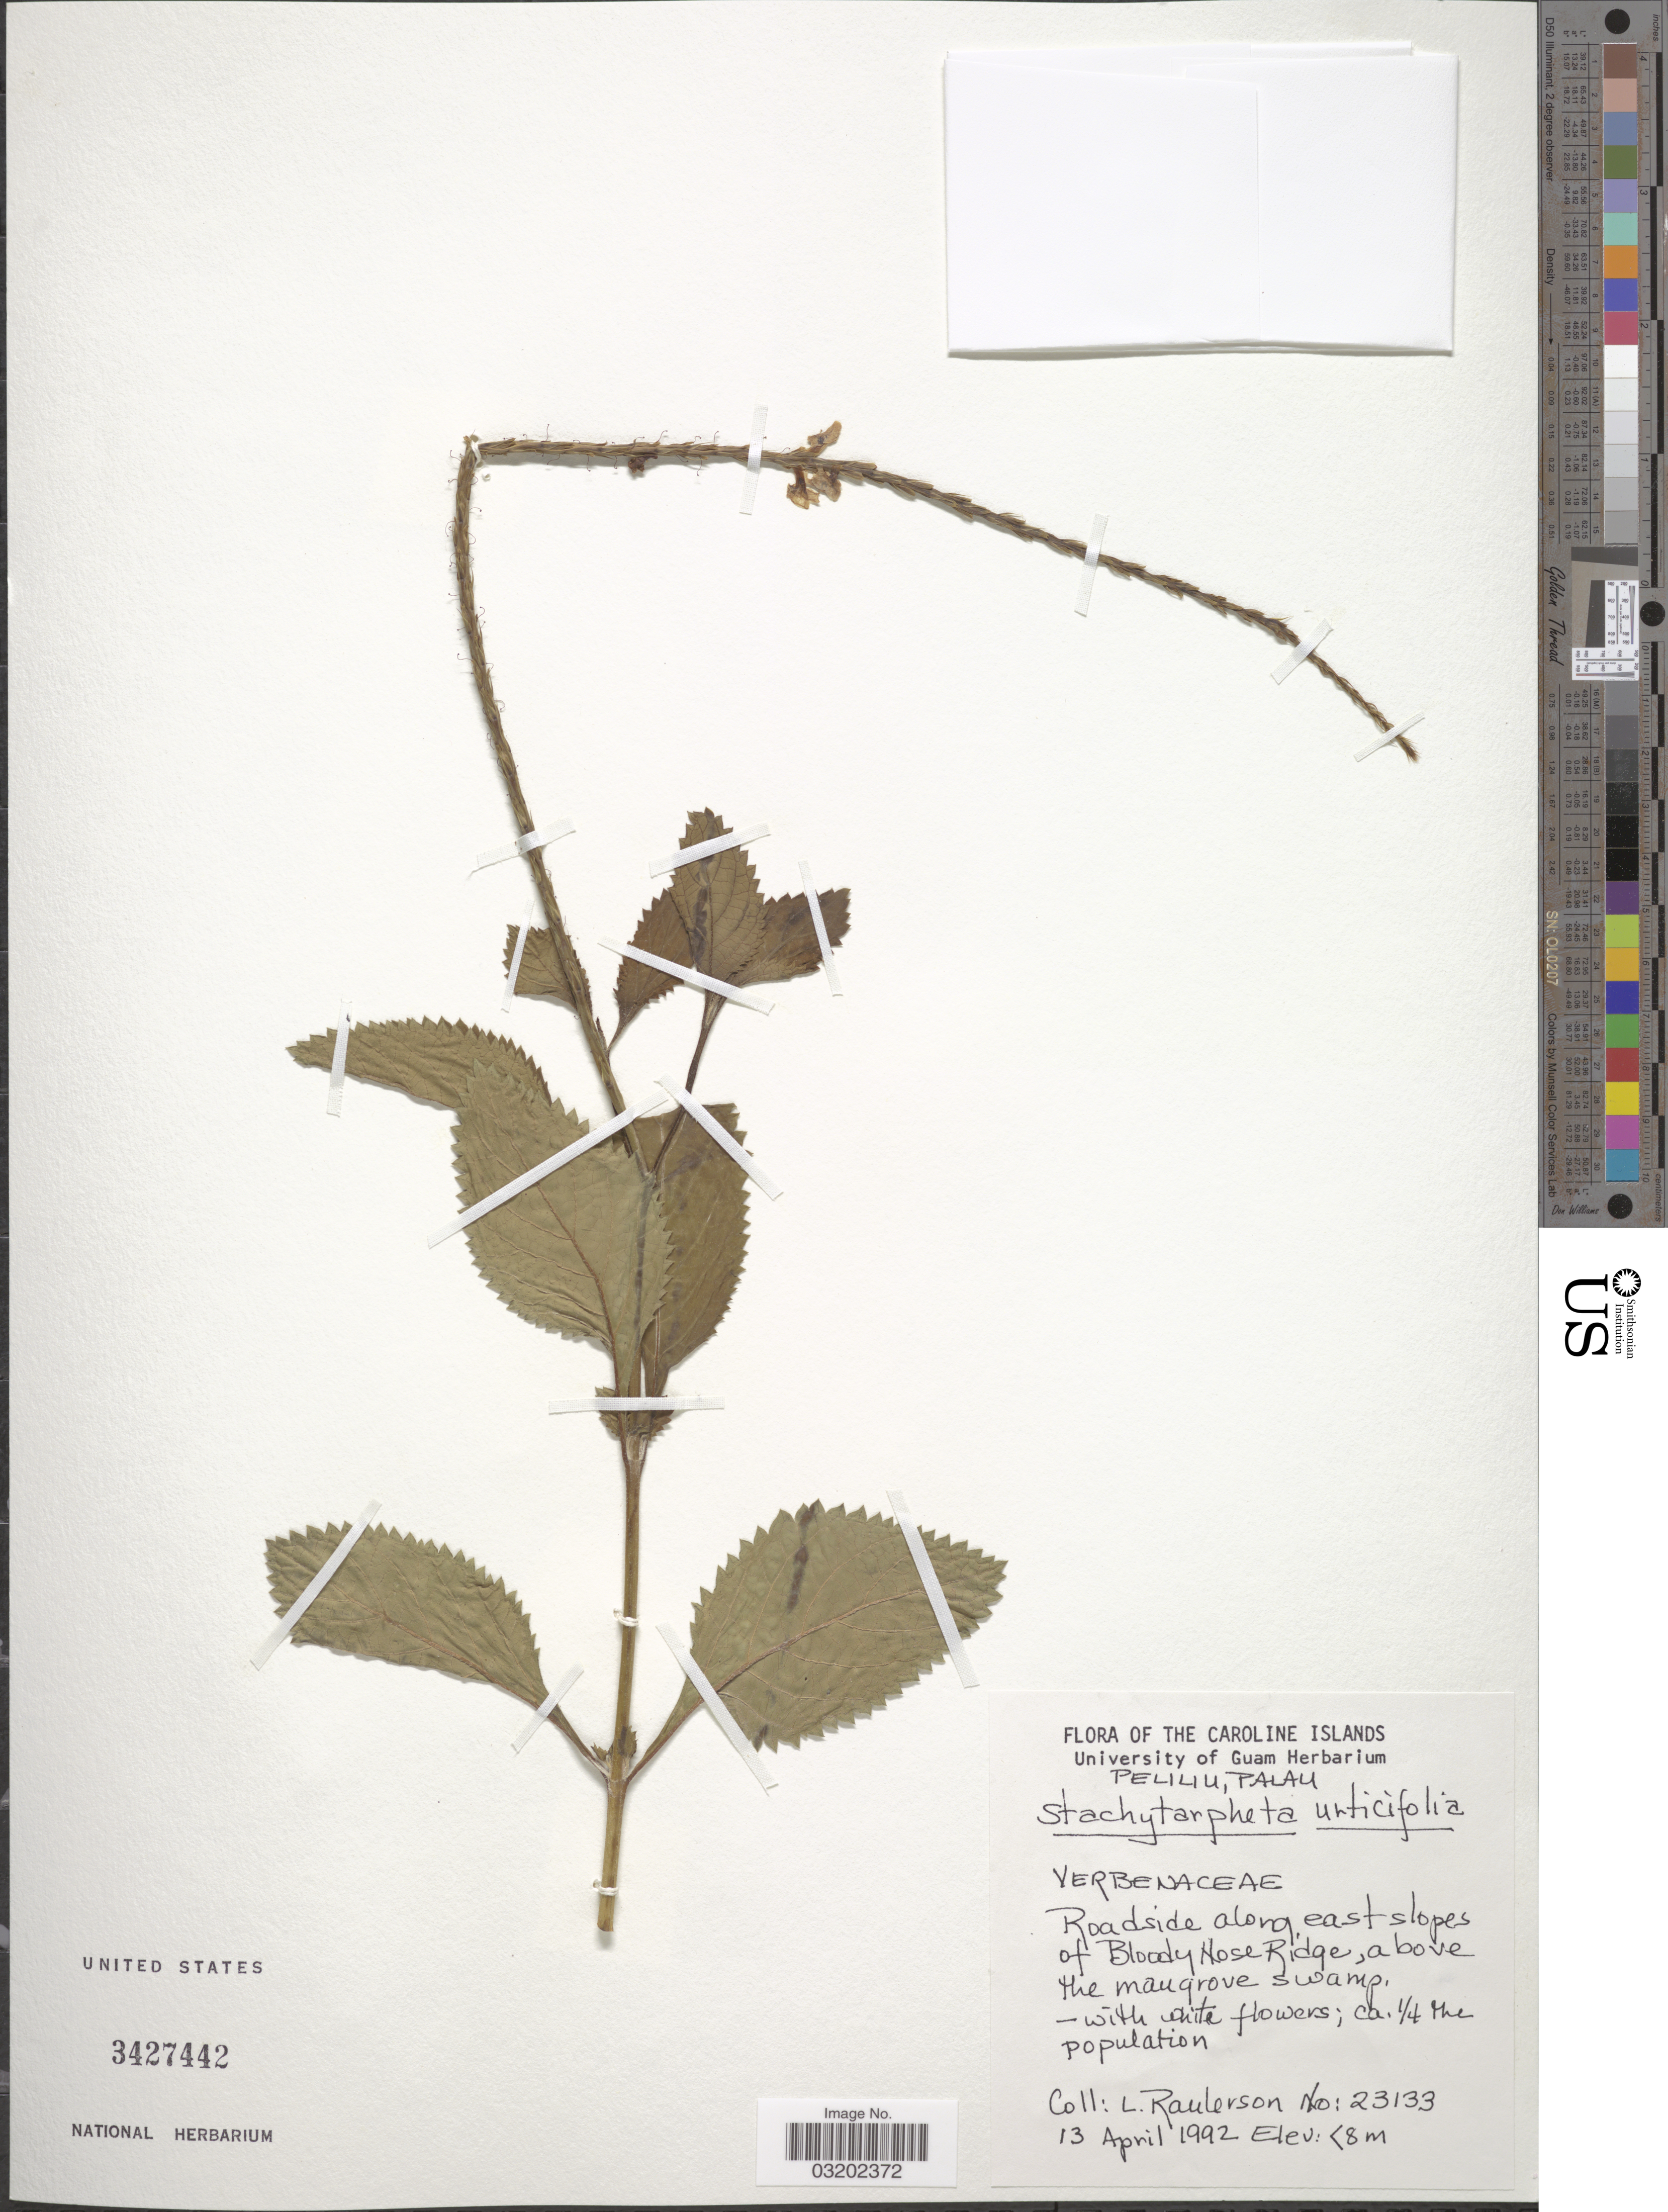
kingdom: Plantae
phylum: Tracheophyta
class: Magnoliopsida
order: Lamiales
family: Verbenaceae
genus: Stachytarpheta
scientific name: Stachytarpheta urticifolia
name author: Sims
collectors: L. Raulerson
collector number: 23133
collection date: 1992-04-13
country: Palau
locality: The Caroline Islands. Roadside along east slopes of Bloody Nose Ridge, above the mangrove swamp.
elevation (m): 8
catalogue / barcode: US 3427442